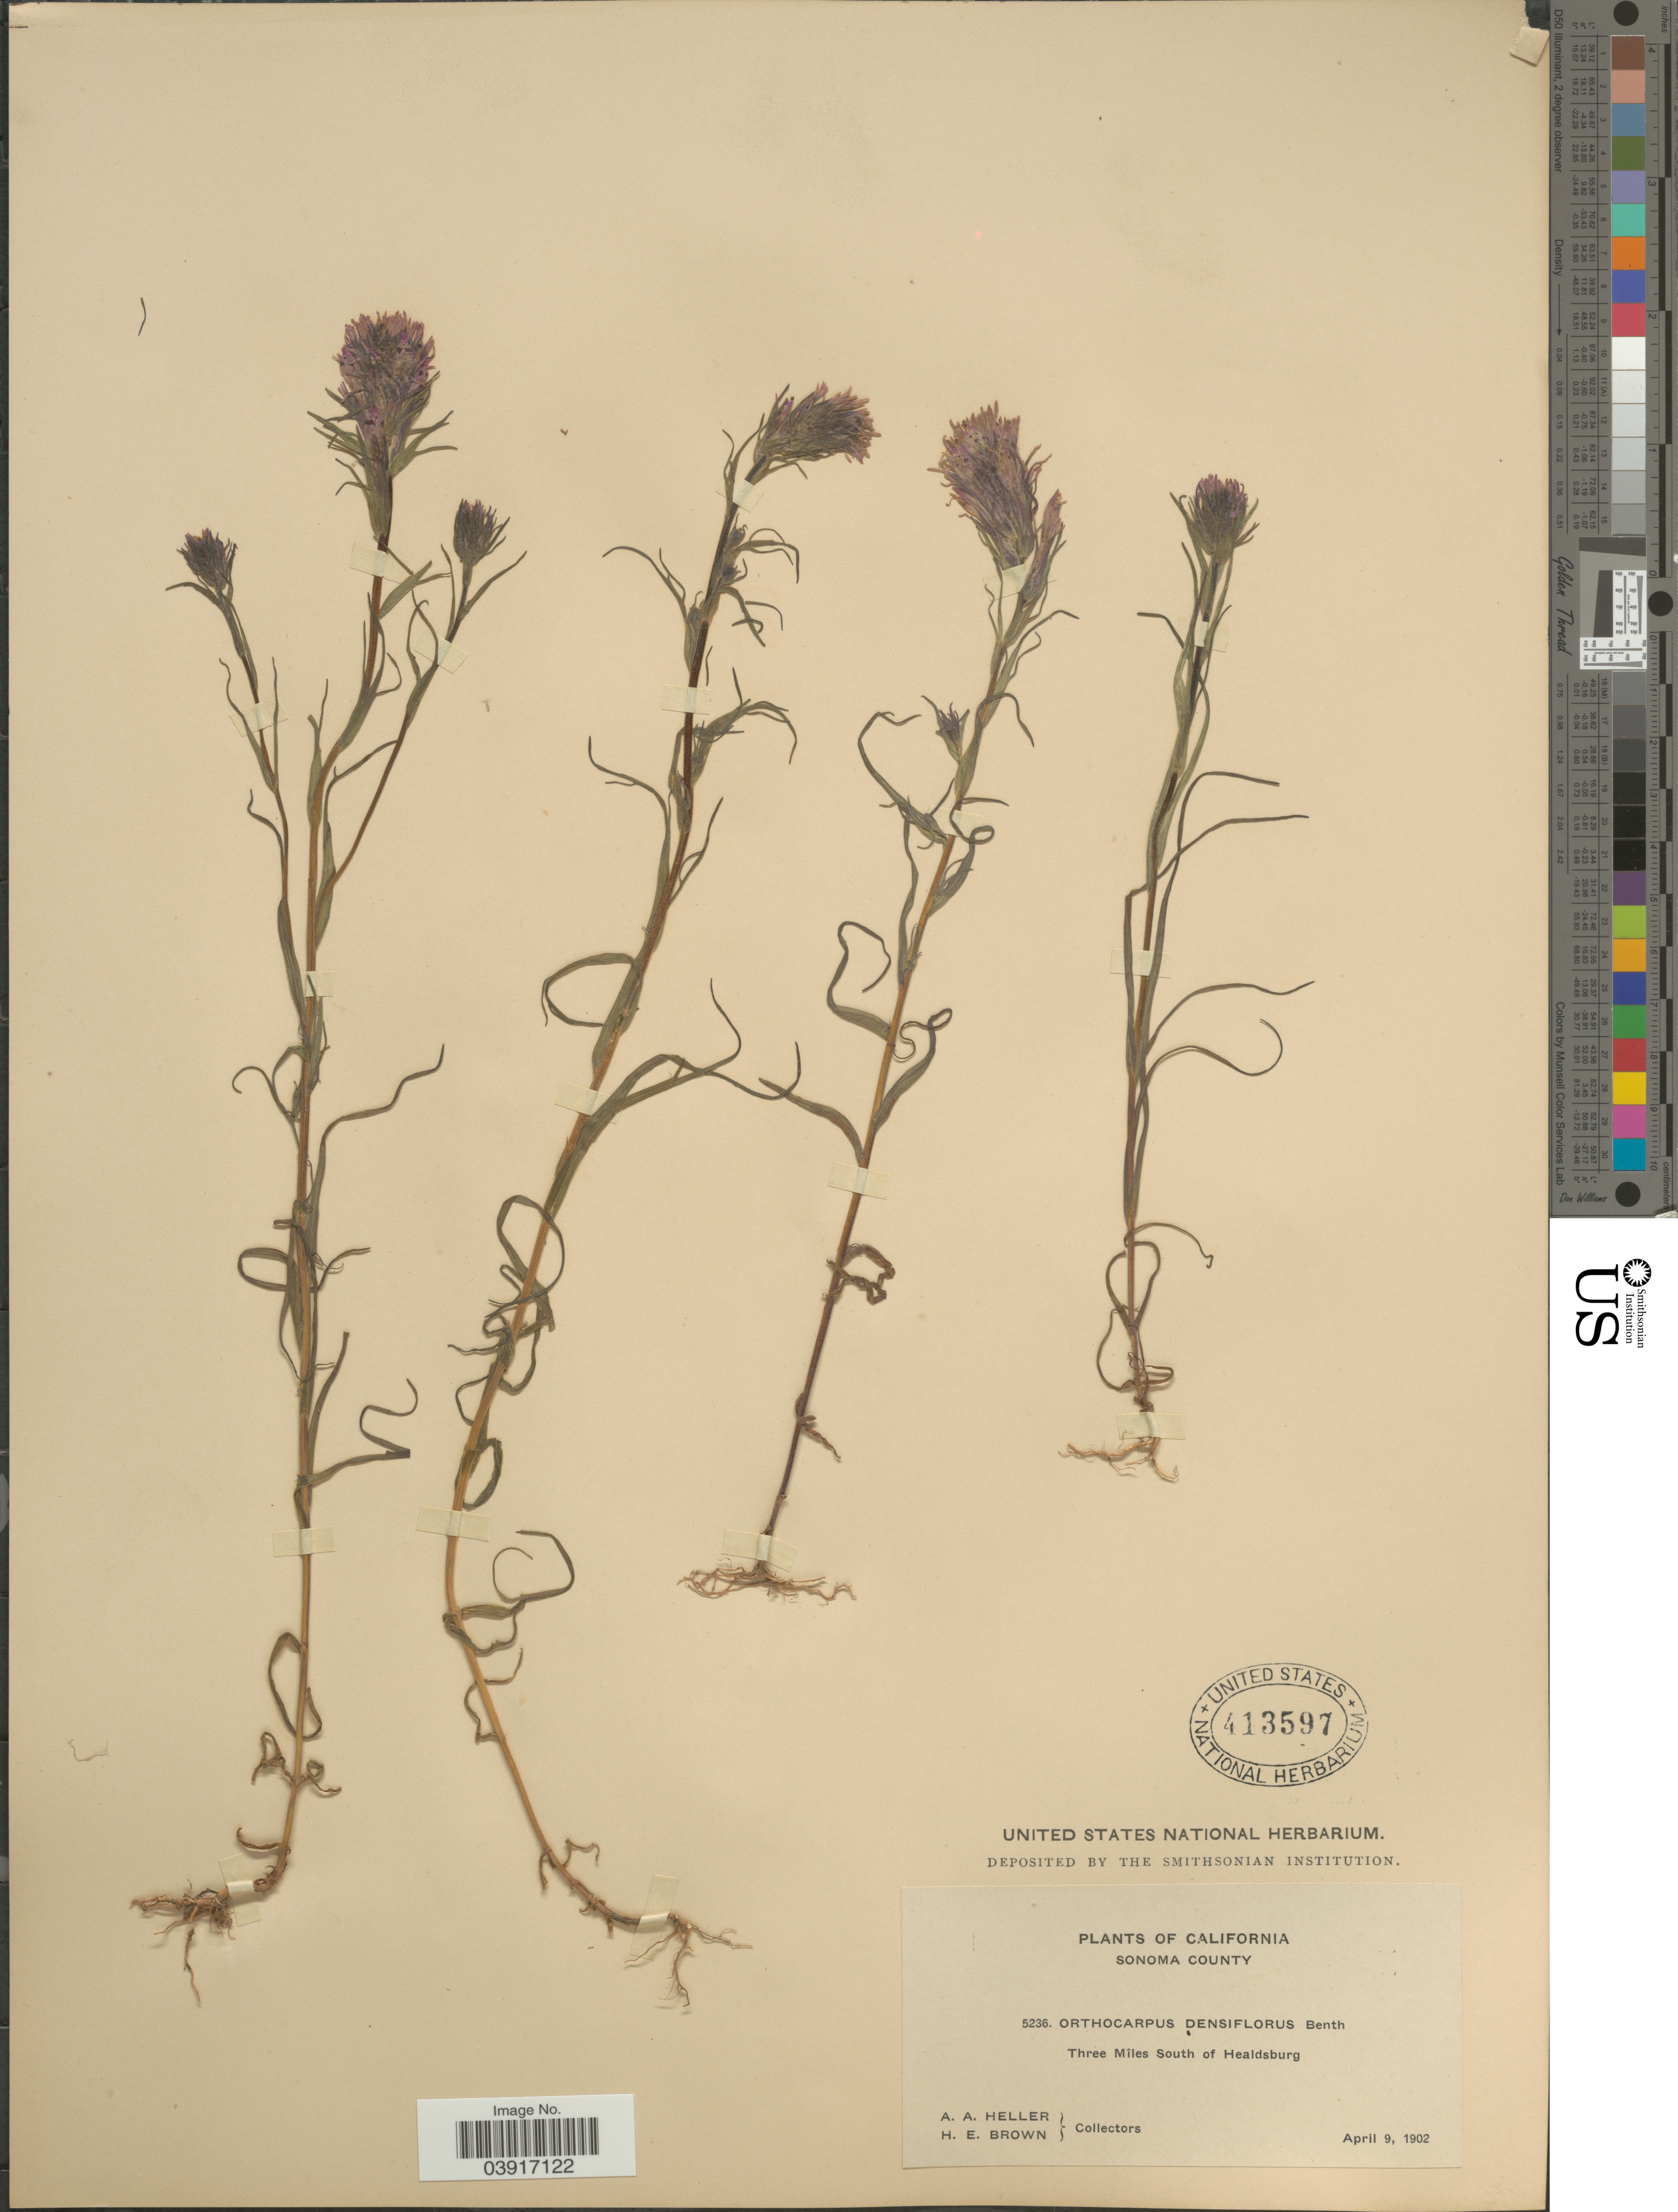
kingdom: Plantae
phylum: Tracheophyta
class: Magnoliopsida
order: Lamiales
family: Orobanchaceae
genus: Orthocarpus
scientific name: Orthocarpus densiflorus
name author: Benth.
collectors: A. A. Heller & H. E. Brown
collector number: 5236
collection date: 1902-04-09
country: United States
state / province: California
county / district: Sonoma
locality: Sonoma County. Three Miles South of Healdsburg.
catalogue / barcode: US 413597